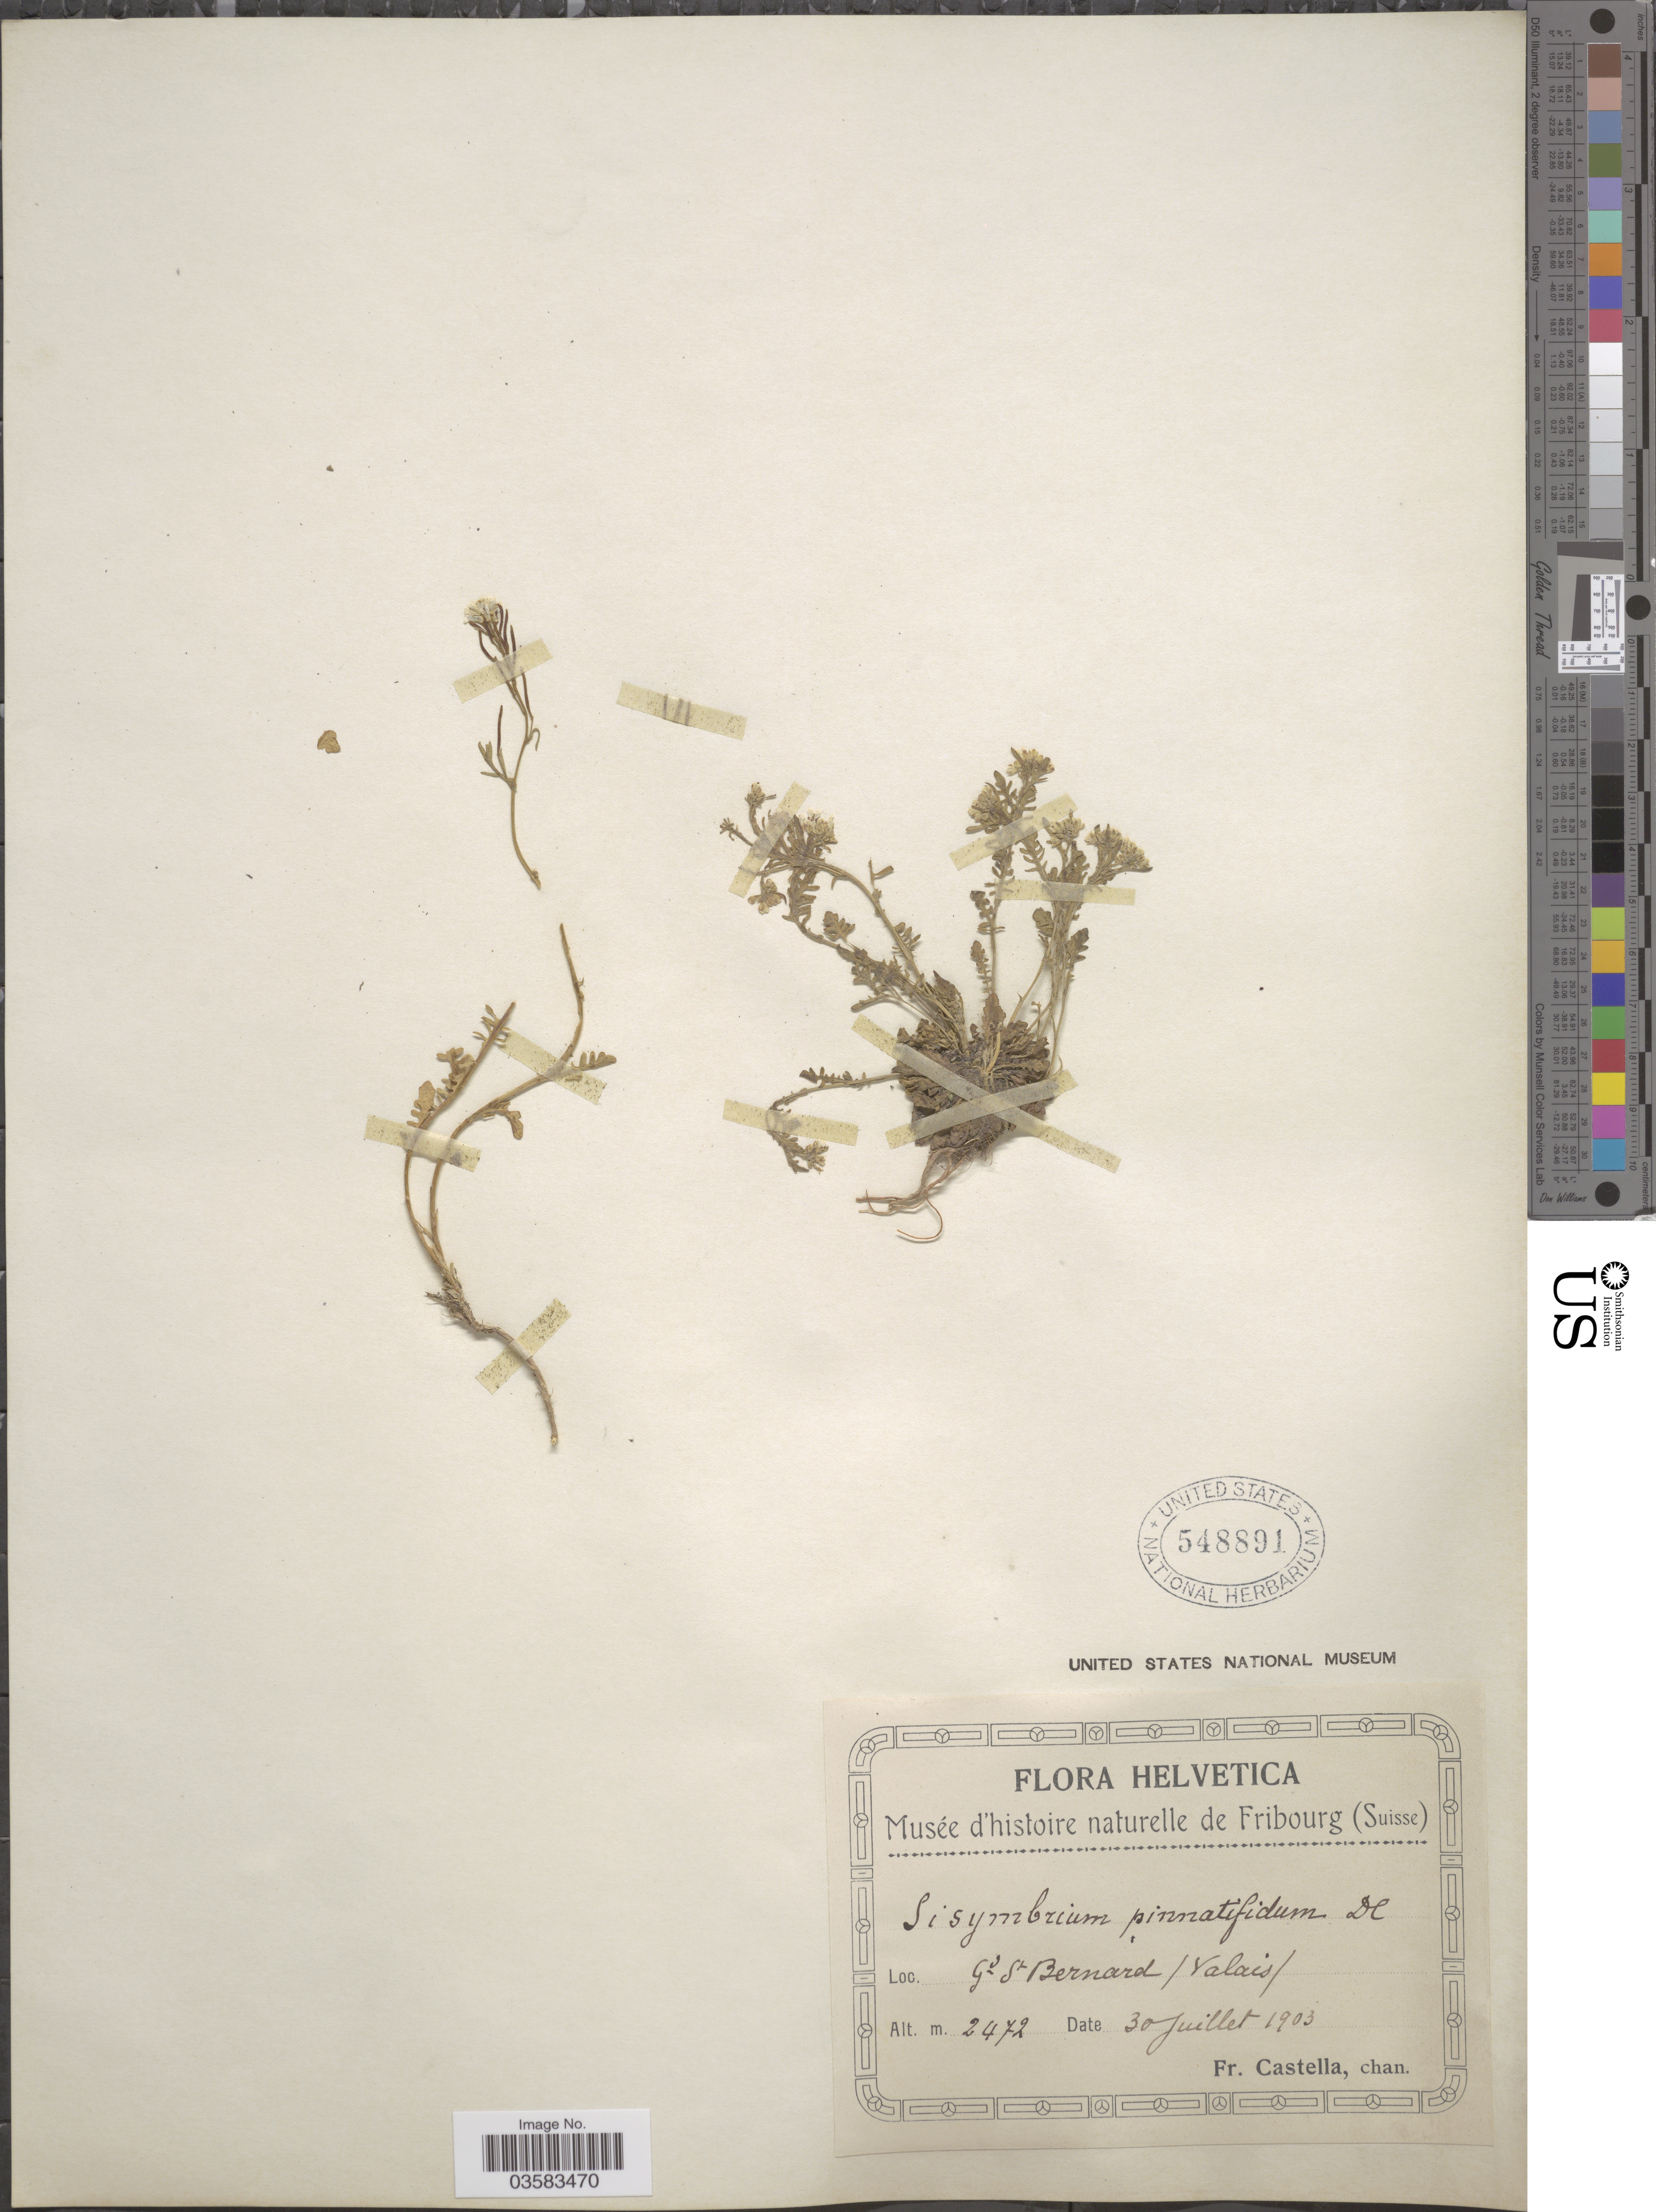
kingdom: Plantae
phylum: Tracheophyta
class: Magnoliopsida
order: Brassicales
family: Brassicaceae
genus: Sisymbrium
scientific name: Sisymbrium pinnatifidum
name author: Forssk.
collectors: Fr. Castella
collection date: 1903-07-30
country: Switzerland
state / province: Valais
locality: Helvetica. Gd St Bernard (Valais).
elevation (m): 2472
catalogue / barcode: US 548891